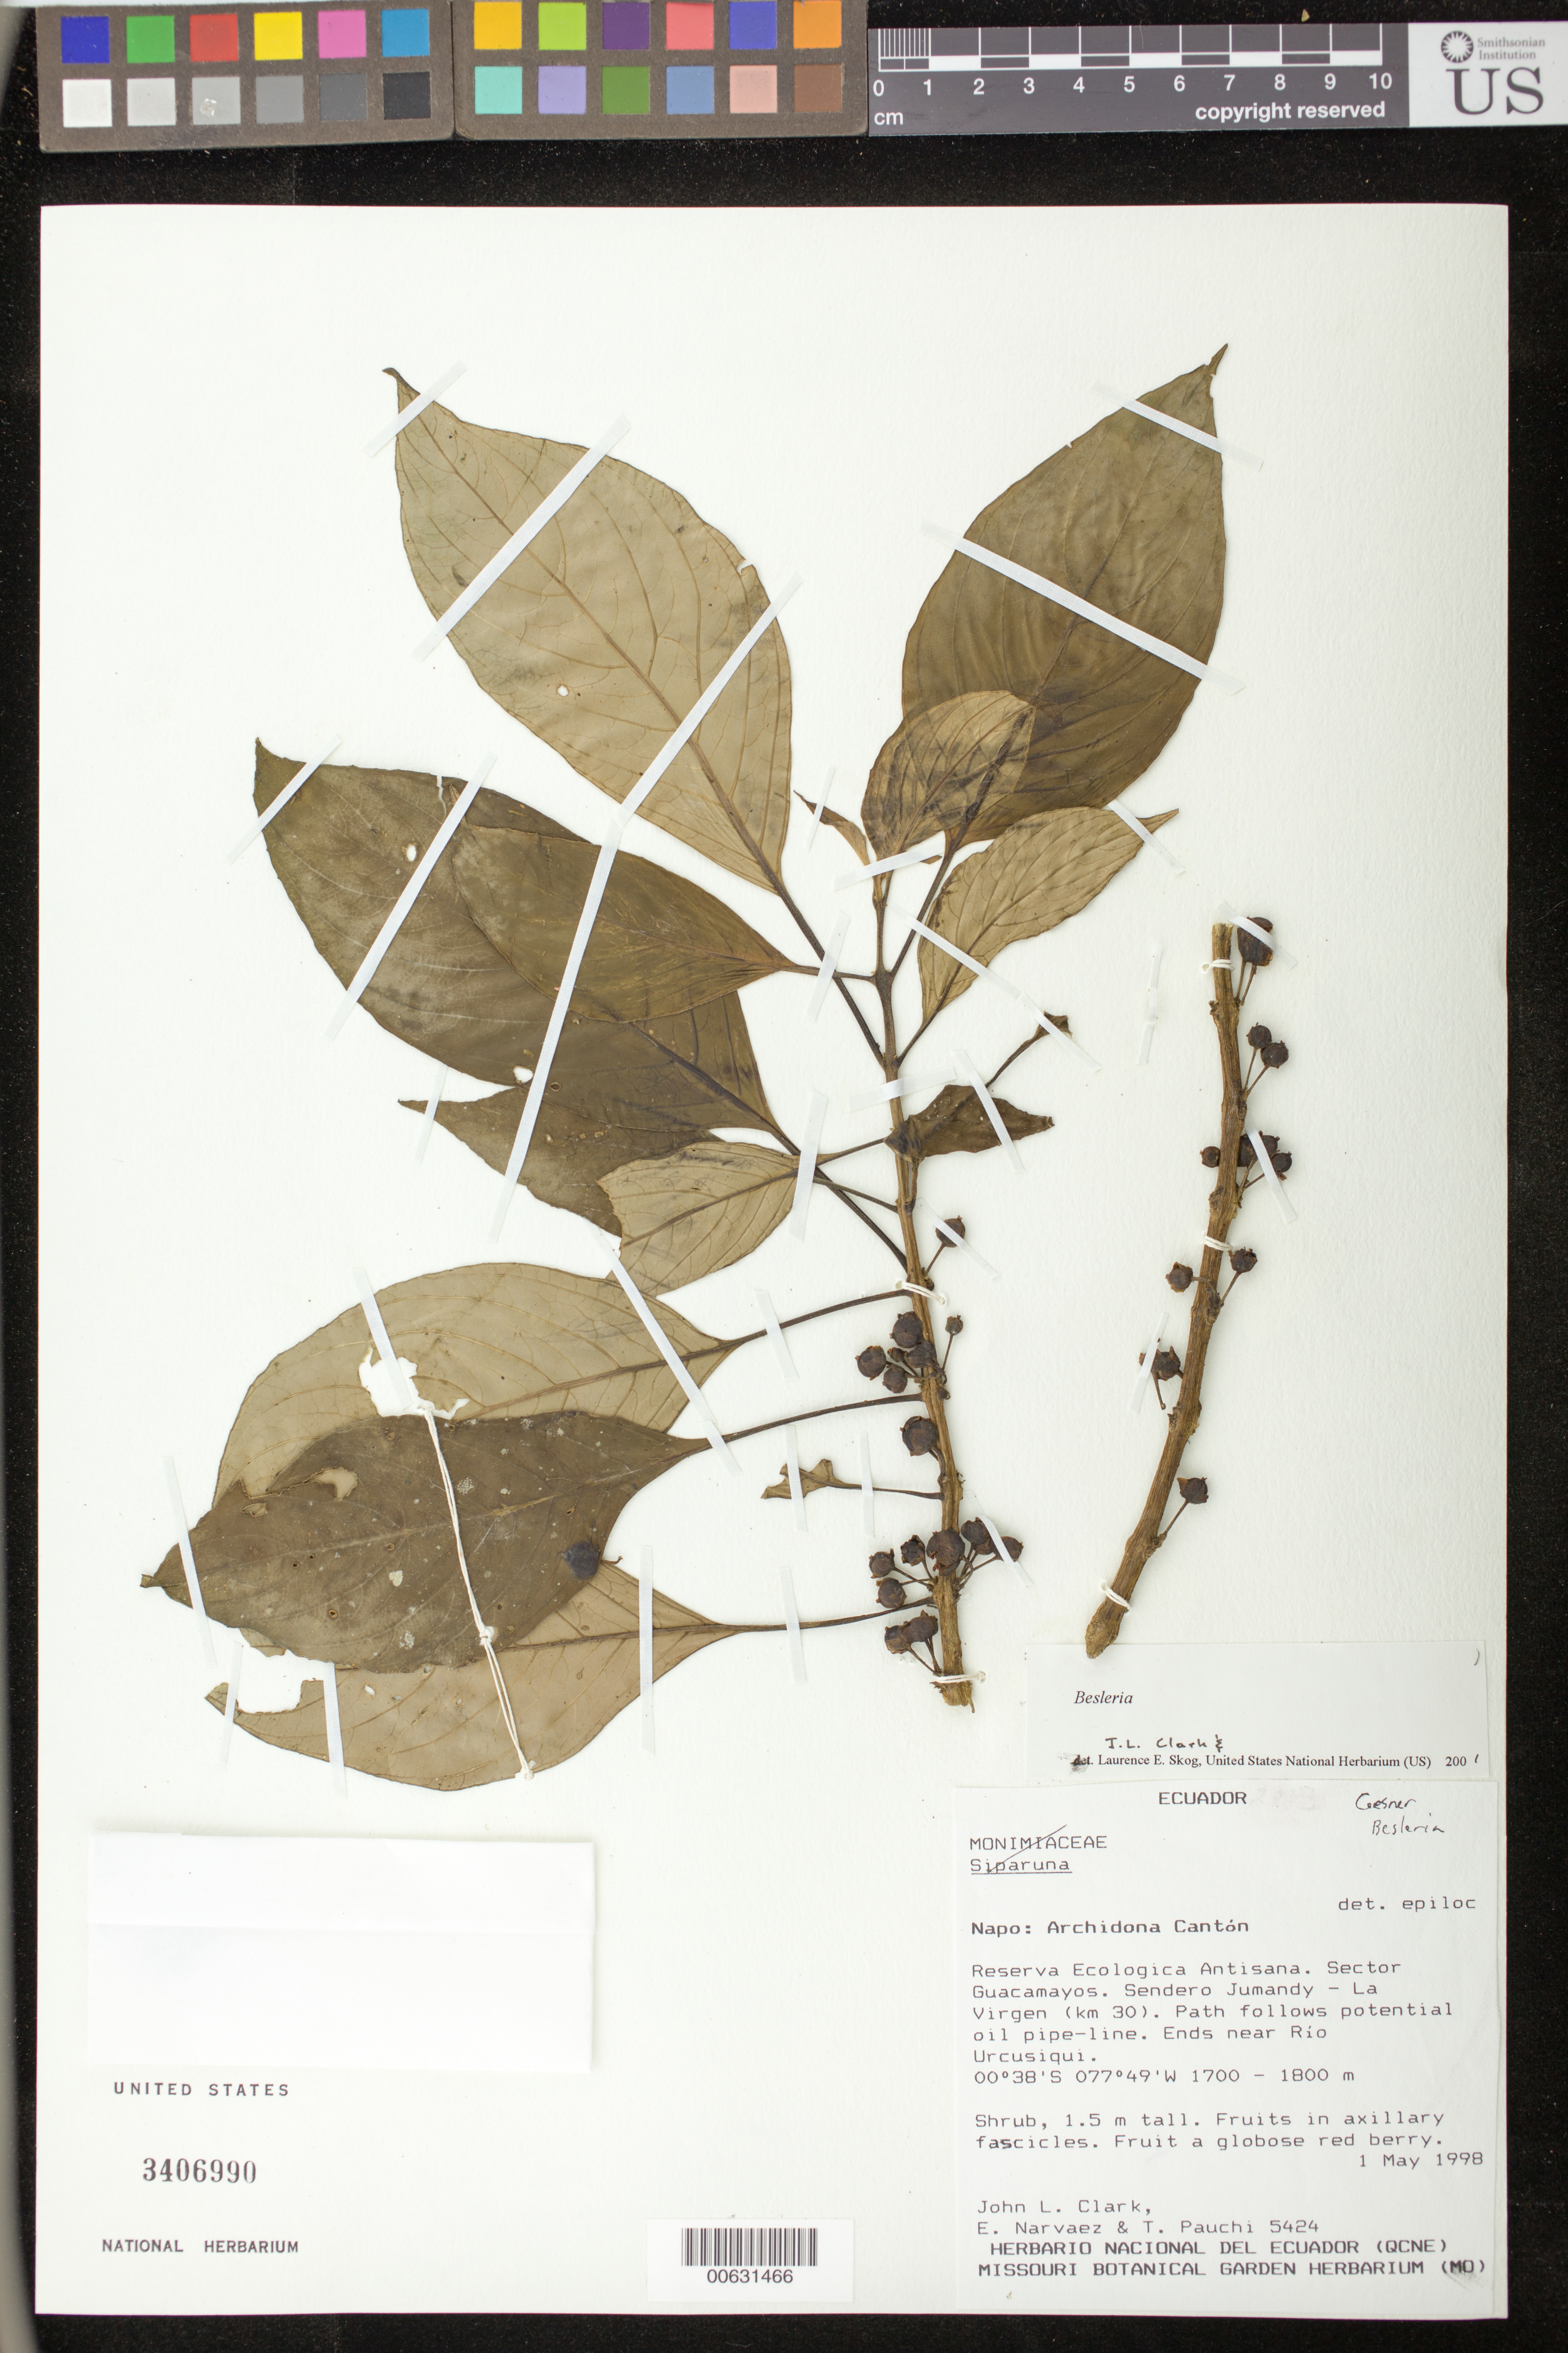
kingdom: Plantae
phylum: Tracheophyta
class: Magnoliopsida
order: Lamiales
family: Gesneriaceae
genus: Besleria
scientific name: Besleria sp.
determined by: Skog, Laurence E.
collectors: J. L. Clark, E. Narváez & T. Pauchi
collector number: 5424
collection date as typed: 02 May 1998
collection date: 1998-05-02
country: Ecuador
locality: Archidona Cantón. Reserva Ecologica Antisana. Sector Guacamayos. Sendero Jumandy - La Virgen (km 30). Path follows potential oil pipe-line. Ends near Río Urcusiqui.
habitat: Premontane/montane Wet Forest.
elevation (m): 1700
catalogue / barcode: US 3406990